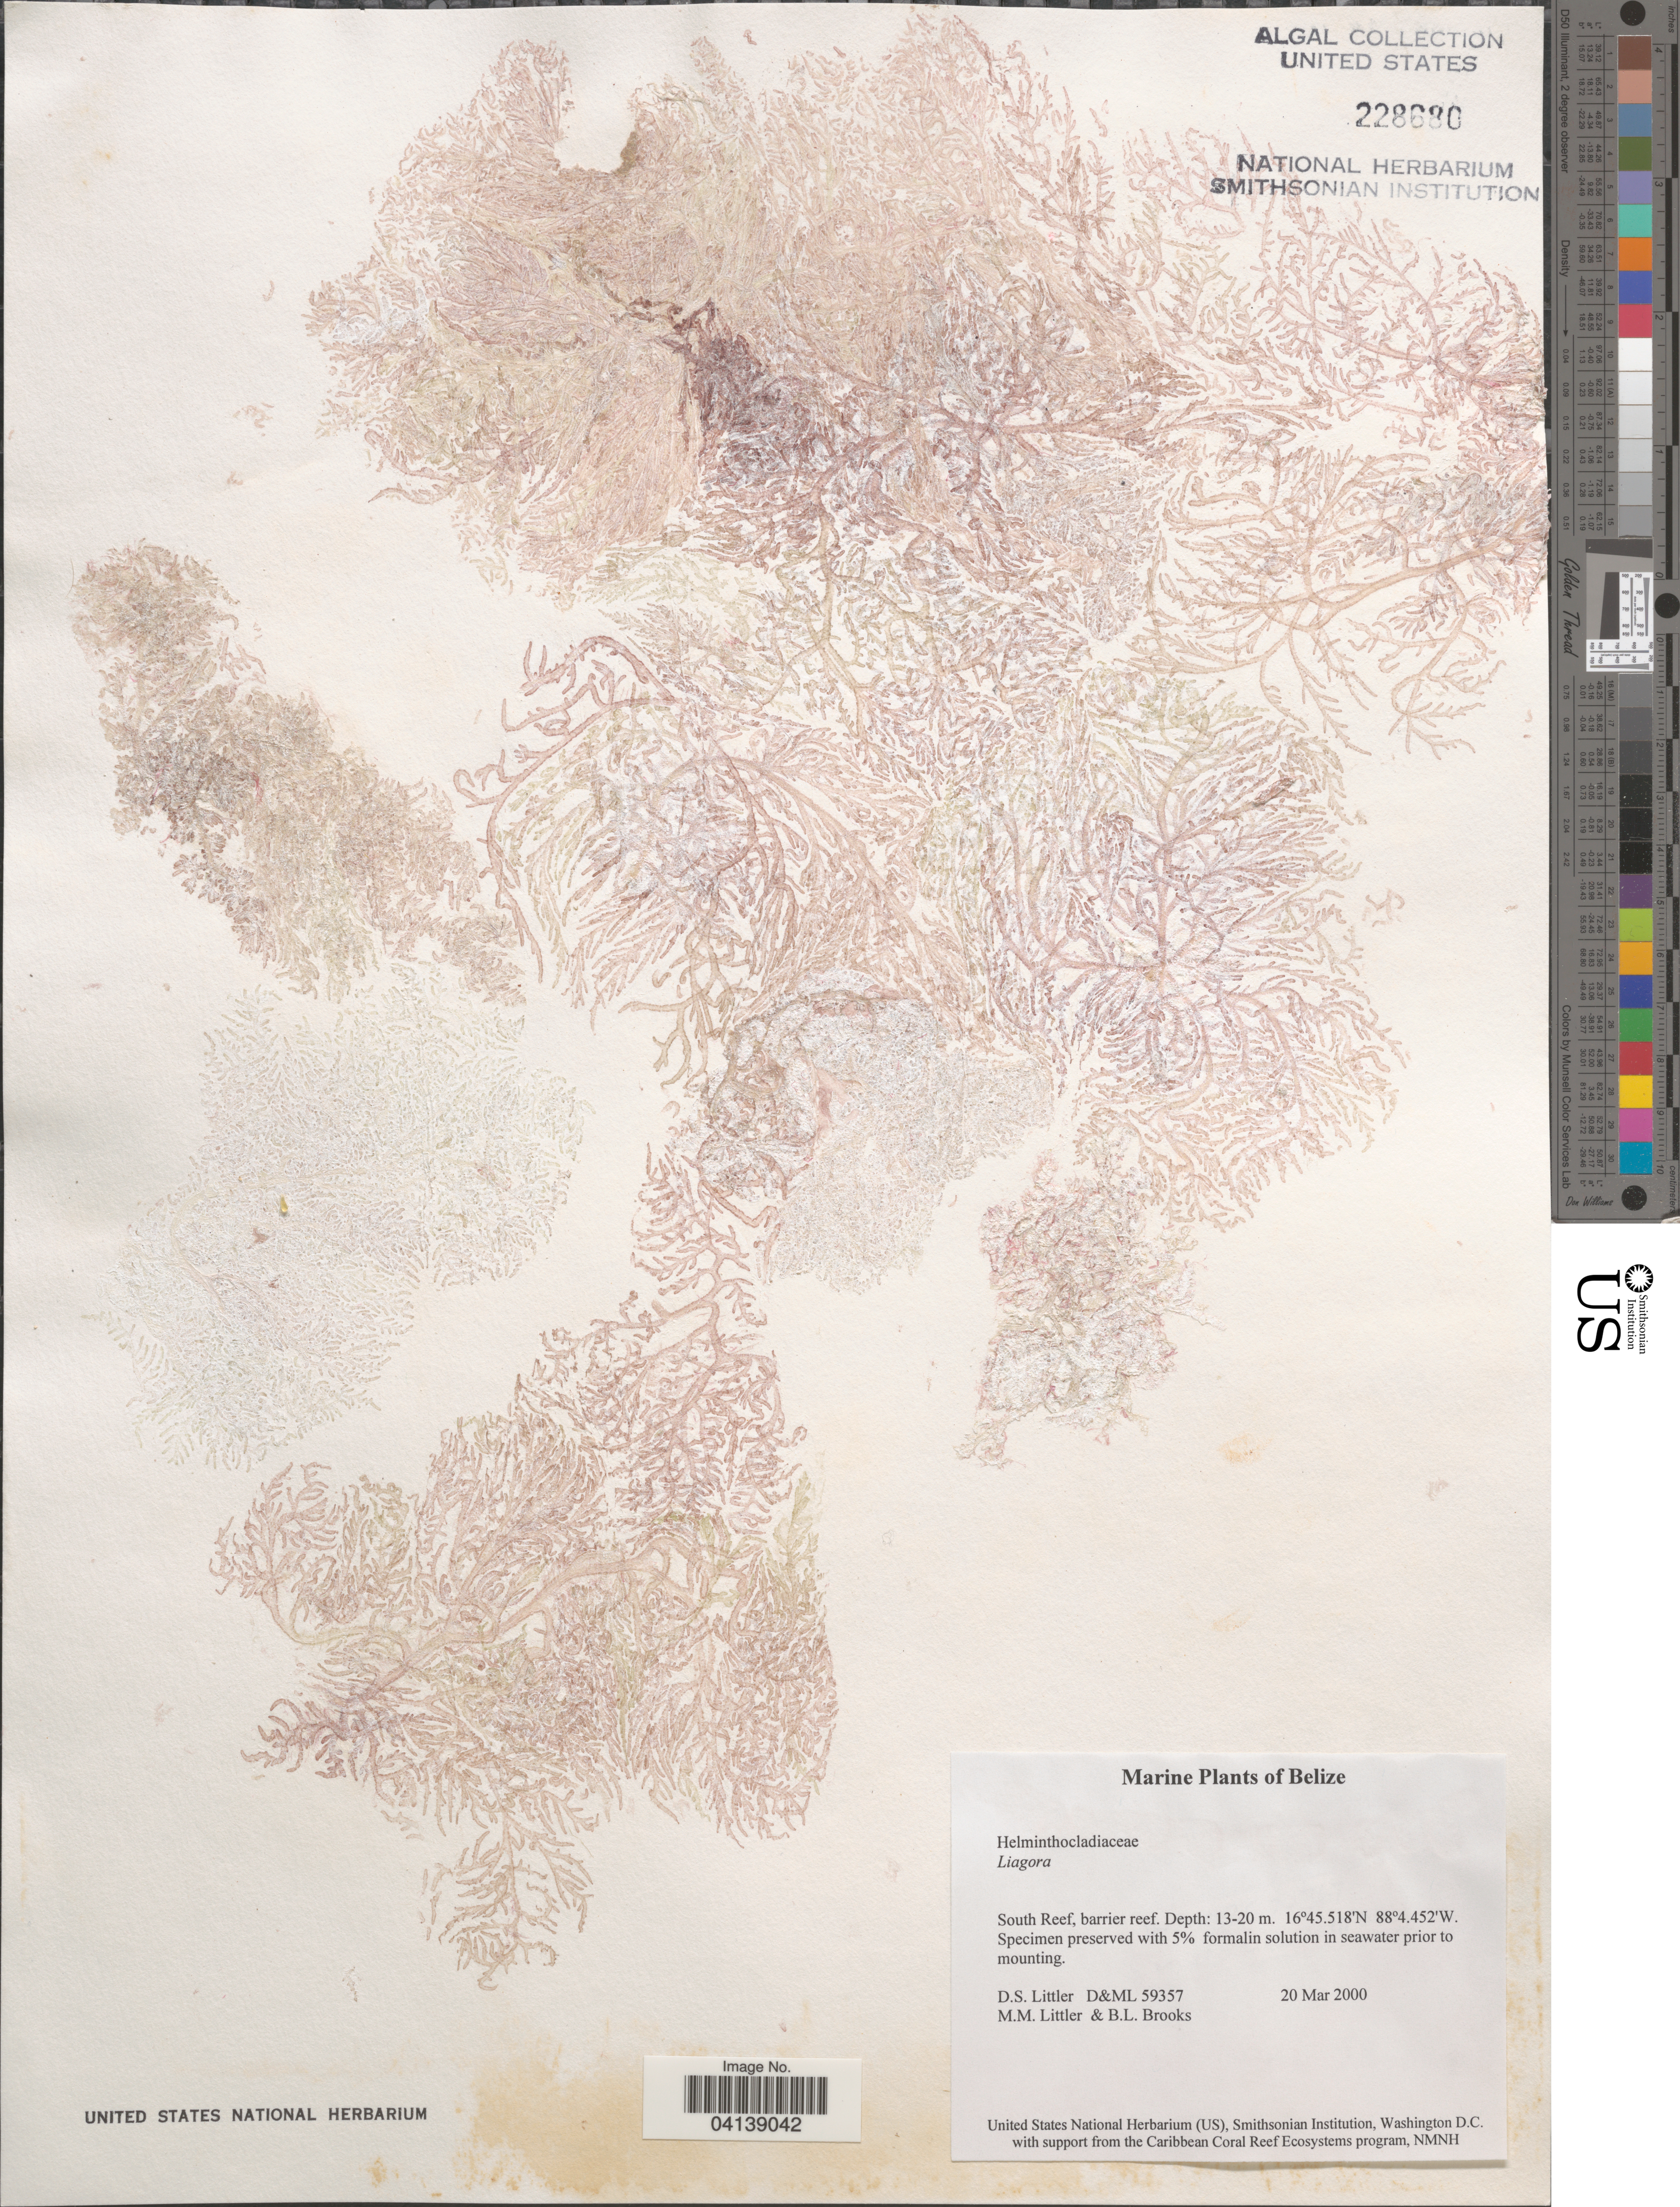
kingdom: Plantae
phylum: Rhodophyta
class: Florideophyceae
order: Nemaliales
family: Liagoraceae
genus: Liagora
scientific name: Liagora sp.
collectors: D. S. Littler & B. Brooks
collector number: D&ML 59357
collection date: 2000-03-20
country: Belize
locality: South Reef, barrier reef.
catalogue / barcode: US 228680